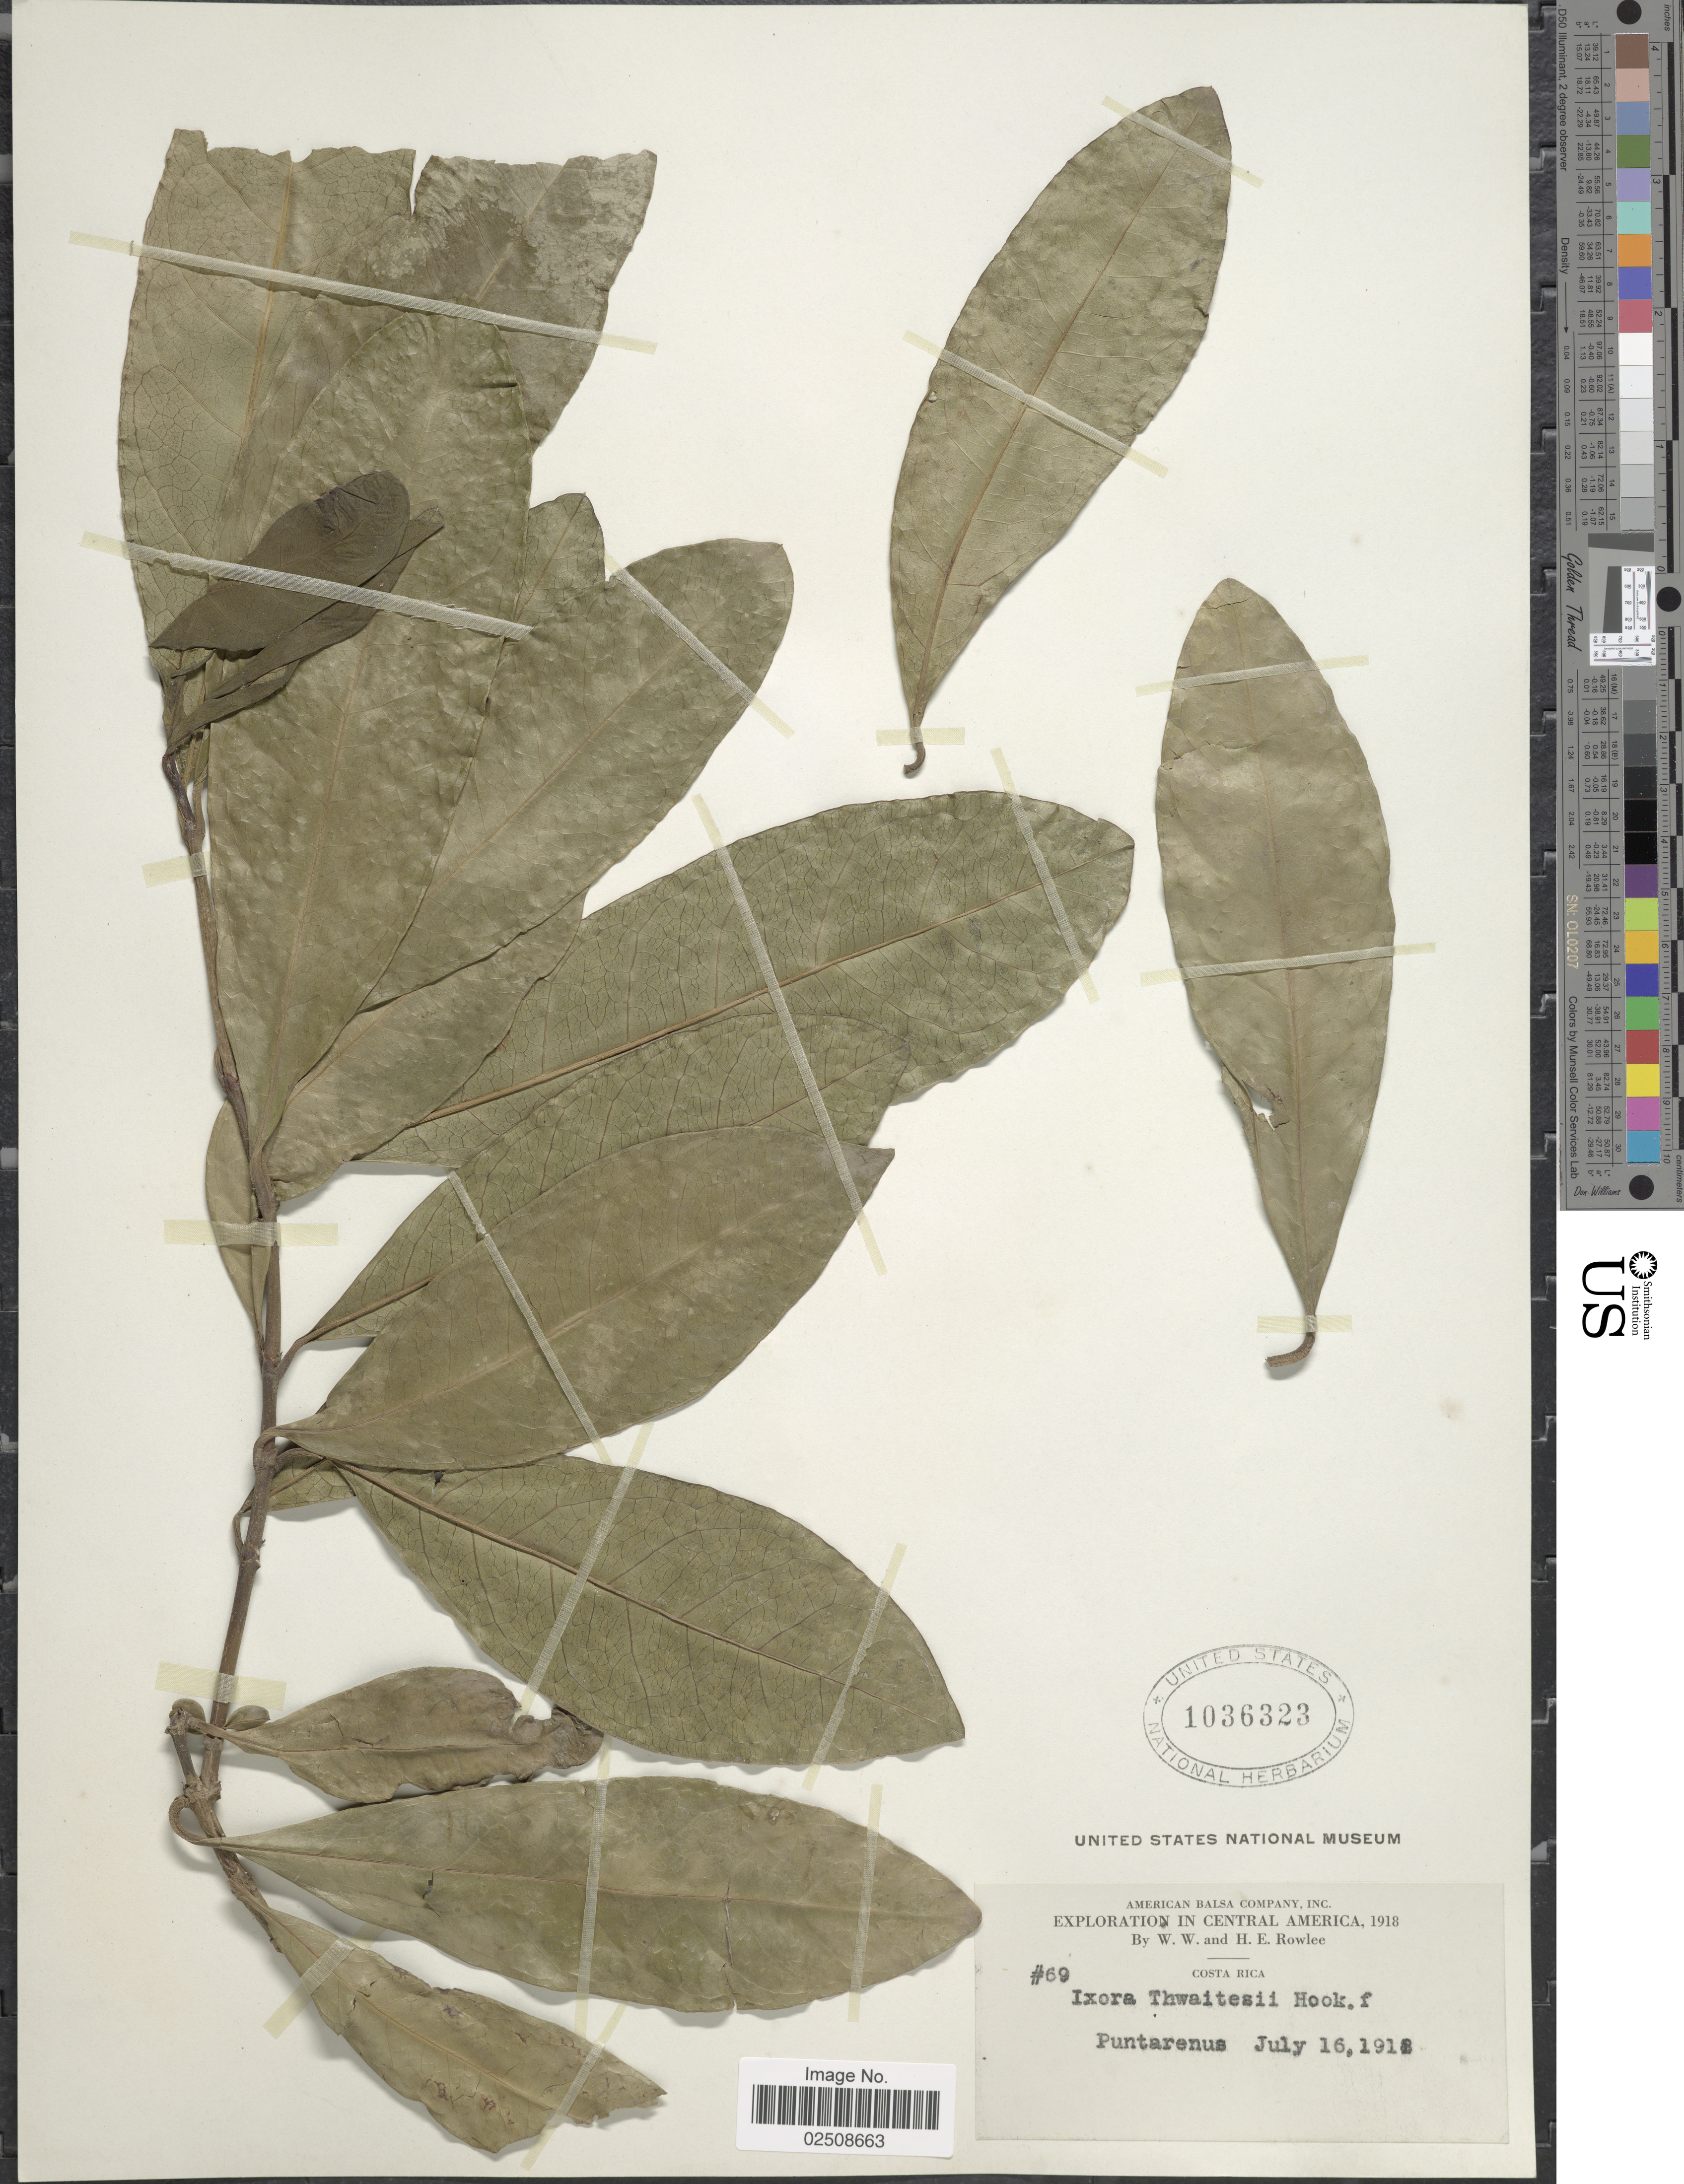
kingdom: Plantae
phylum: Tracheophyta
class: Magnoliopsida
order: Gentianales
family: Rubiaceae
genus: Ixora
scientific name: Ixora finlaysoniana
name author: Wall. ex G. Don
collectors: W. W. Rowlee & H. E. Rowlee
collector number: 69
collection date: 1918-07-16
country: Costa Rica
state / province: Puntarenas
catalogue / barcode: US 1036323